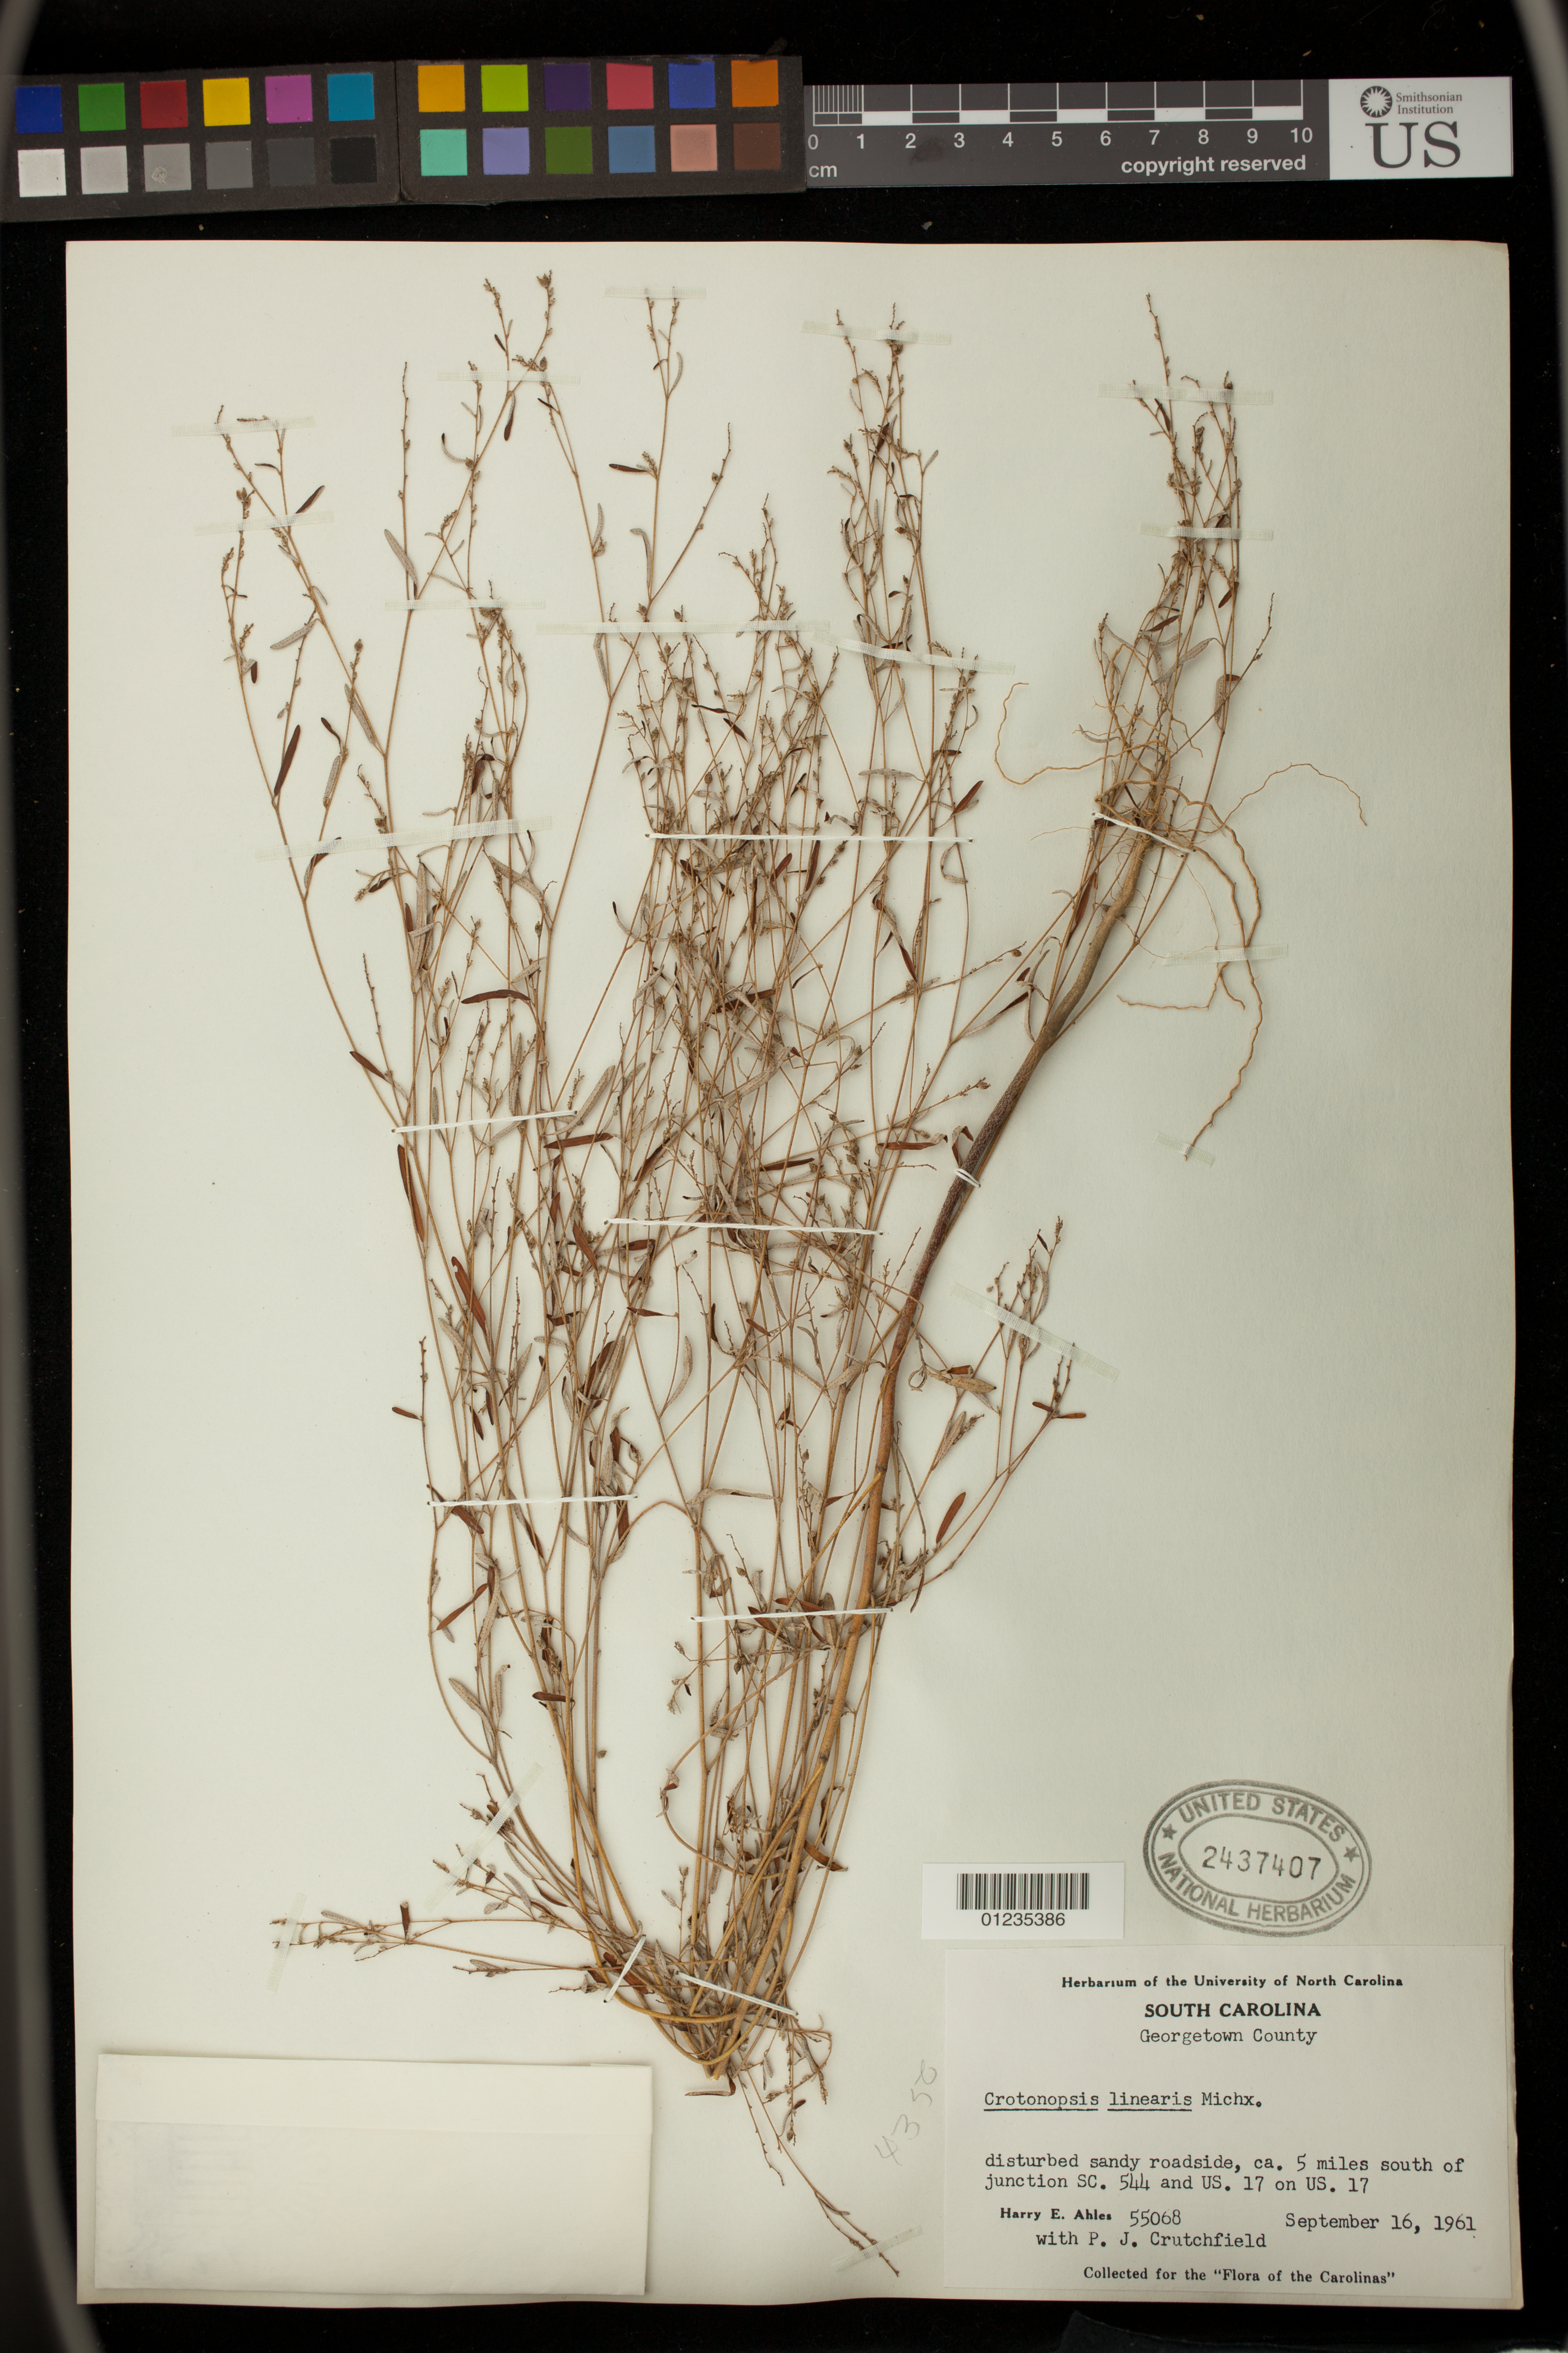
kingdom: Plantae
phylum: Tracheophyta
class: Magnoliopsida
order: Malpighiales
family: Euphorbiaceae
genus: Crotonopsis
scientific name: Crotonopsis linearis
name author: Michx.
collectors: H. E. Ahles & P. Crutchfield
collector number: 55068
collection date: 1961-09-16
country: United States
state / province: South Carolina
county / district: Georgetown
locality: disturbed sandy roadside, ca. 5 miles south of jun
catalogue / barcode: US 2437407